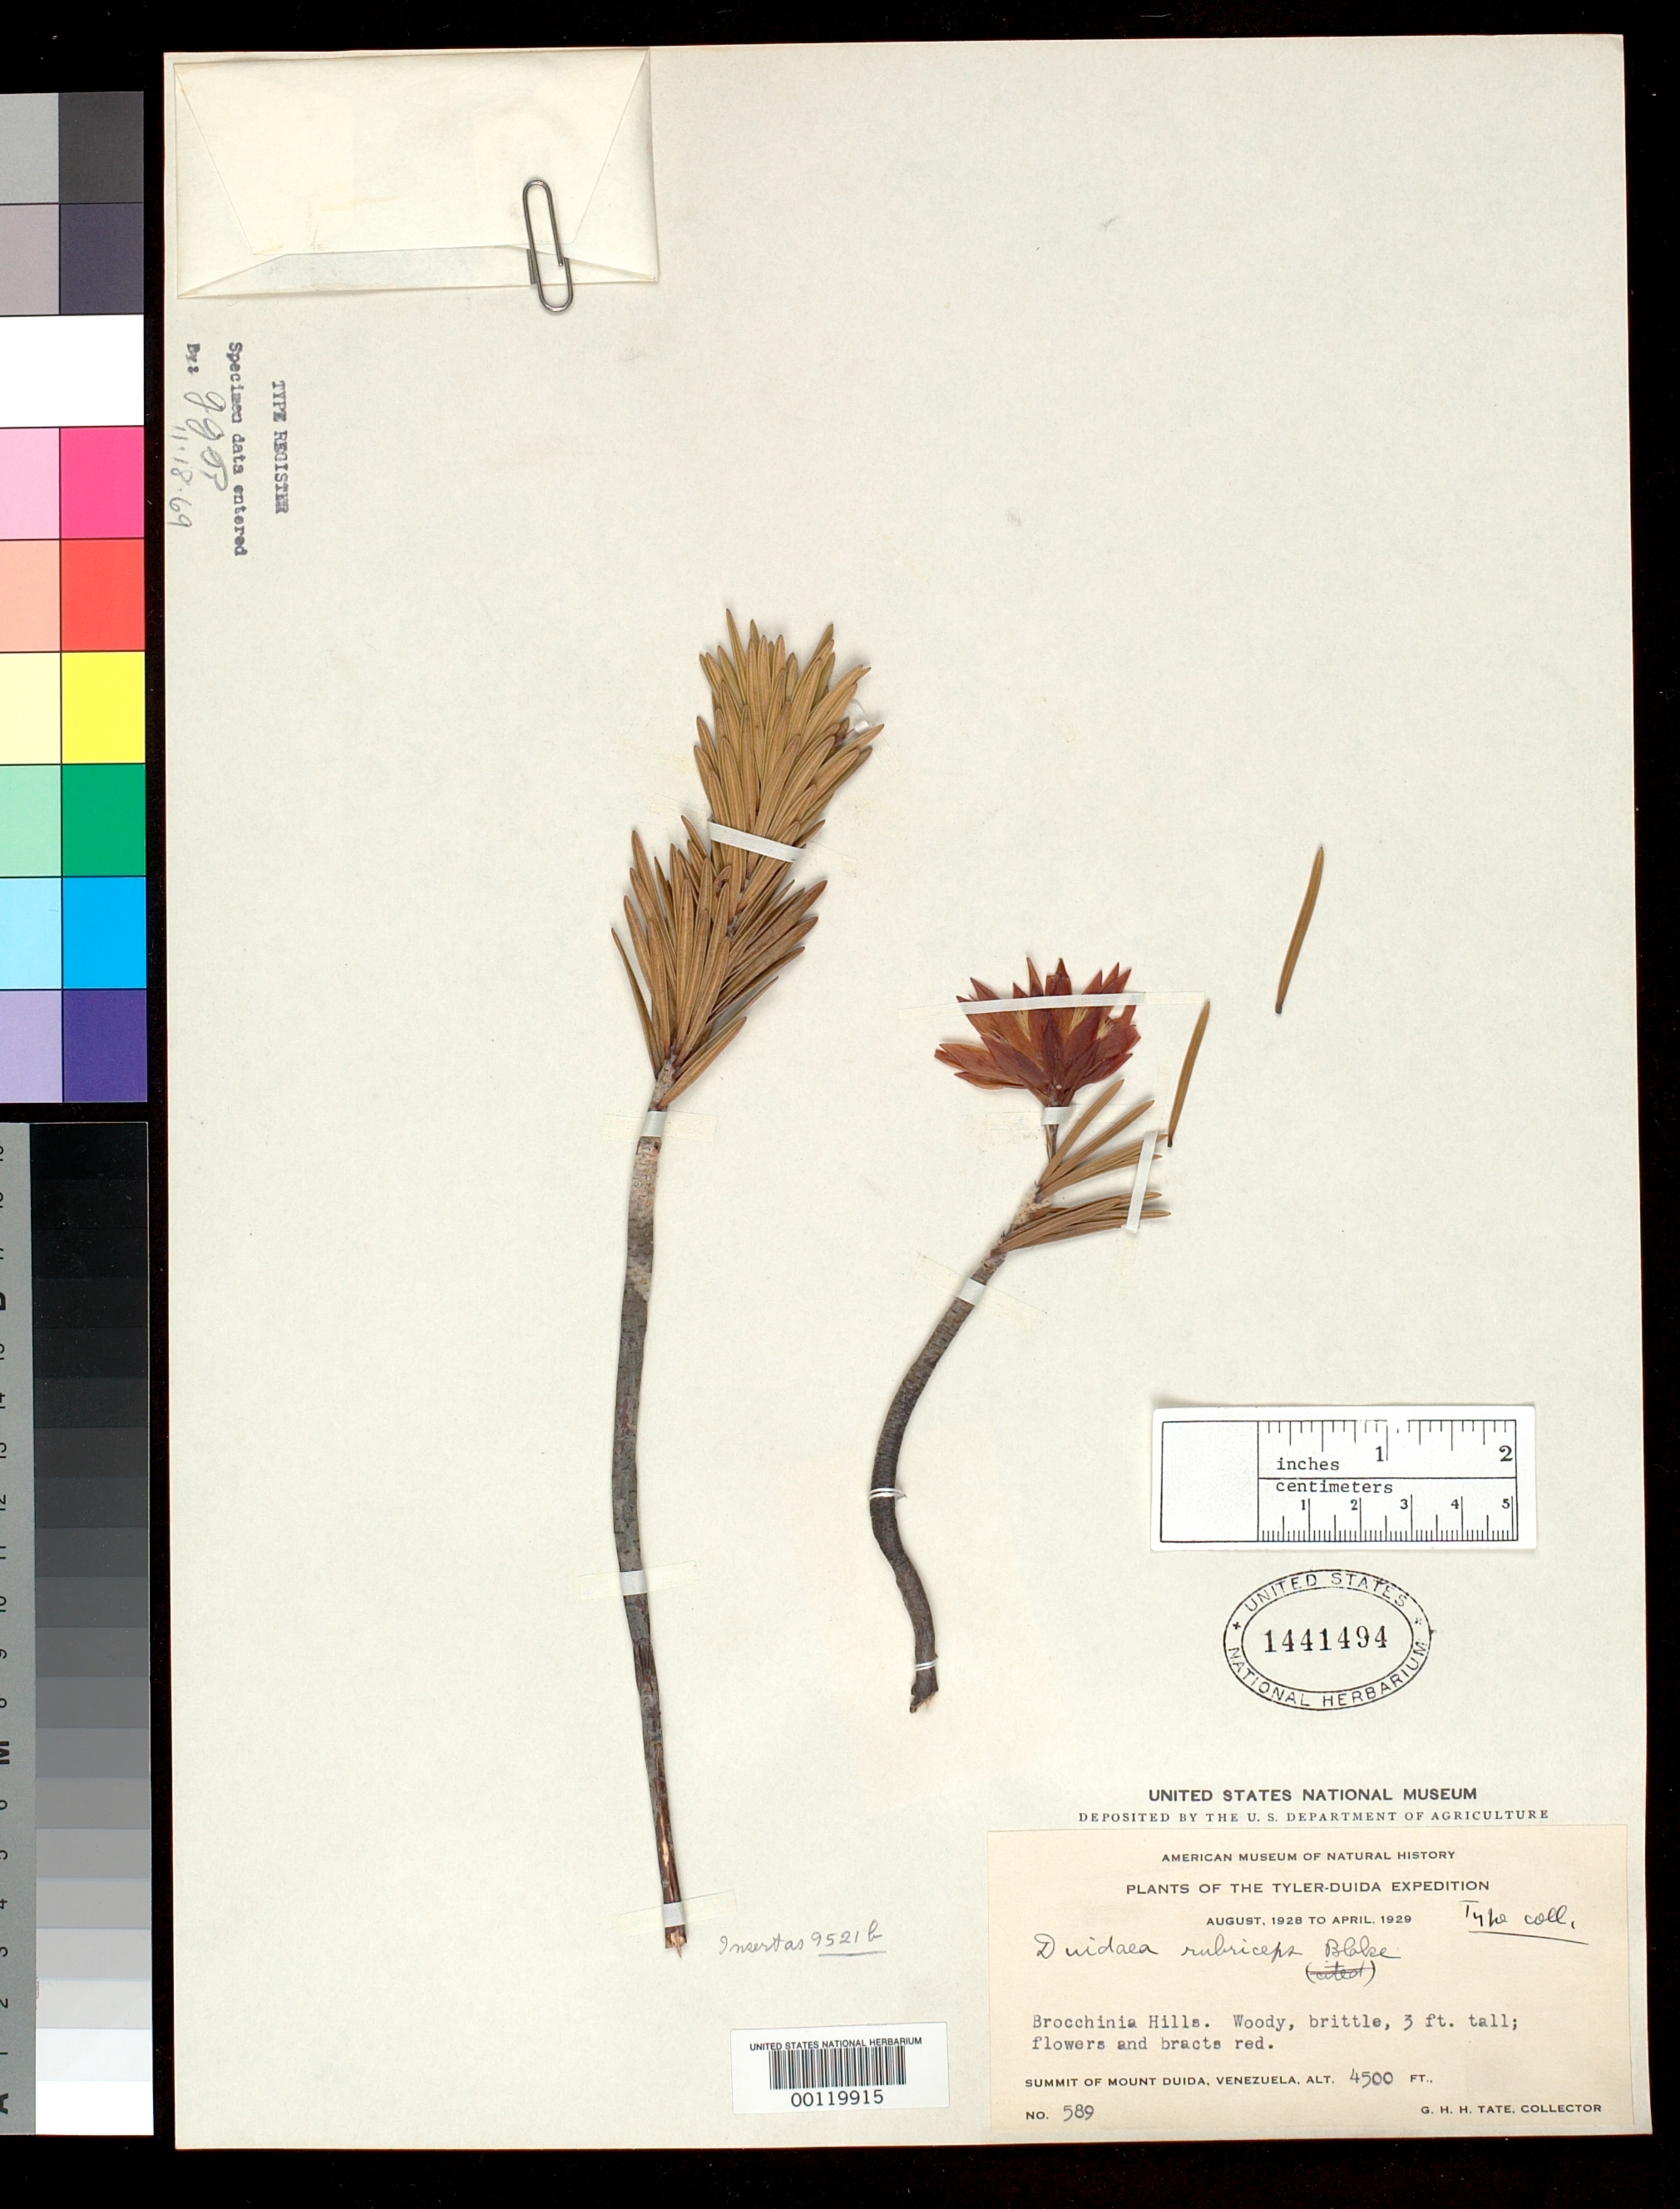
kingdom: Plantae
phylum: Tracheophyta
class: Magnoliopsida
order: Asterales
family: Asteraceae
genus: Duidaea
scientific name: Duidaea rubriceps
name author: S.F. Blake in Gleason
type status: Isotype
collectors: G. H. H.Tate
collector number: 589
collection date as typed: Aug 1928 to -- Apr 1928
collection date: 1928-04/1928-08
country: Venezuela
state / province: Amazonas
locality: Mt. Duida.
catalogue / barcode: US 1441494